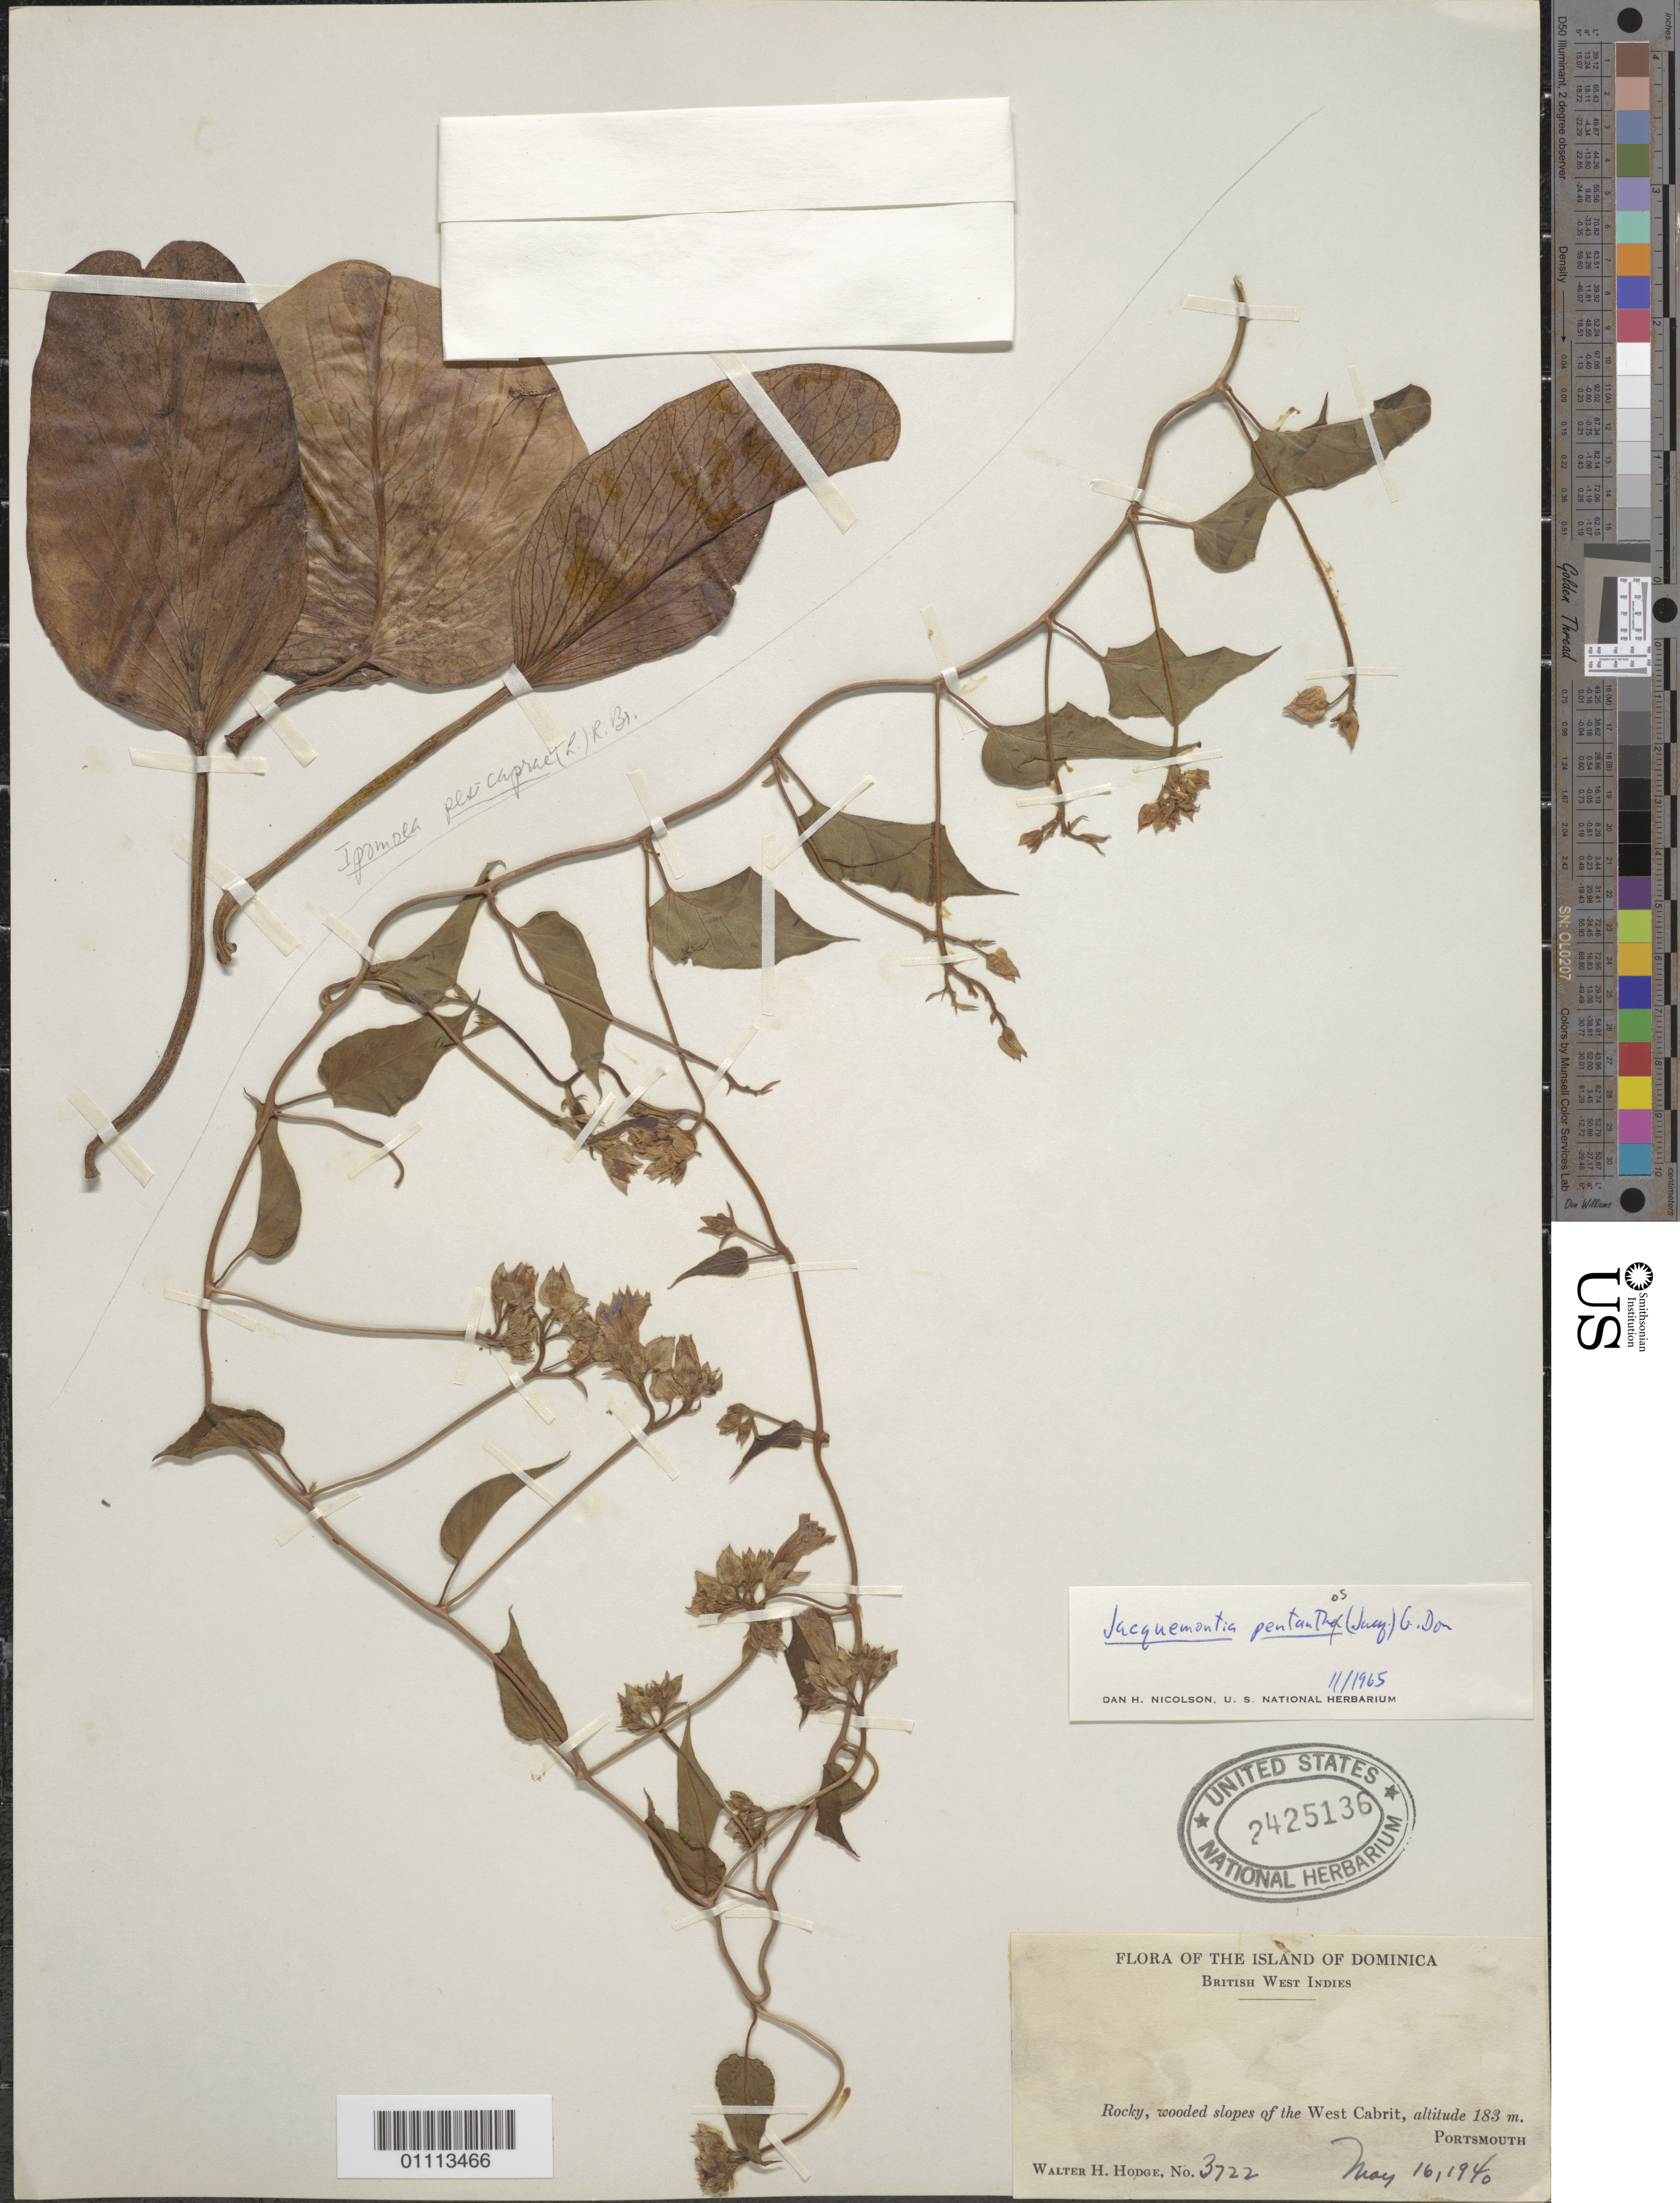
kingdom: Plantae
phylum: Tracheophyta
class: Magnoliopsida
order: Solanales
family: Convolvulaceae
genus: Jacquemontia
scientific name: Jacquemontia pentanthos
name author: (Jacq.) G. Don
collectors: W. Hodge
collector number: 3722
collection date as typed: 16 May 1940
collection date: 1940-05-16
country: Dominica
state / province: St. John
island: Dominica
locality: Rocky, wooded slopes of the West Cabrit.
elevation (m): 183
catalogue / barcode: US 2425136